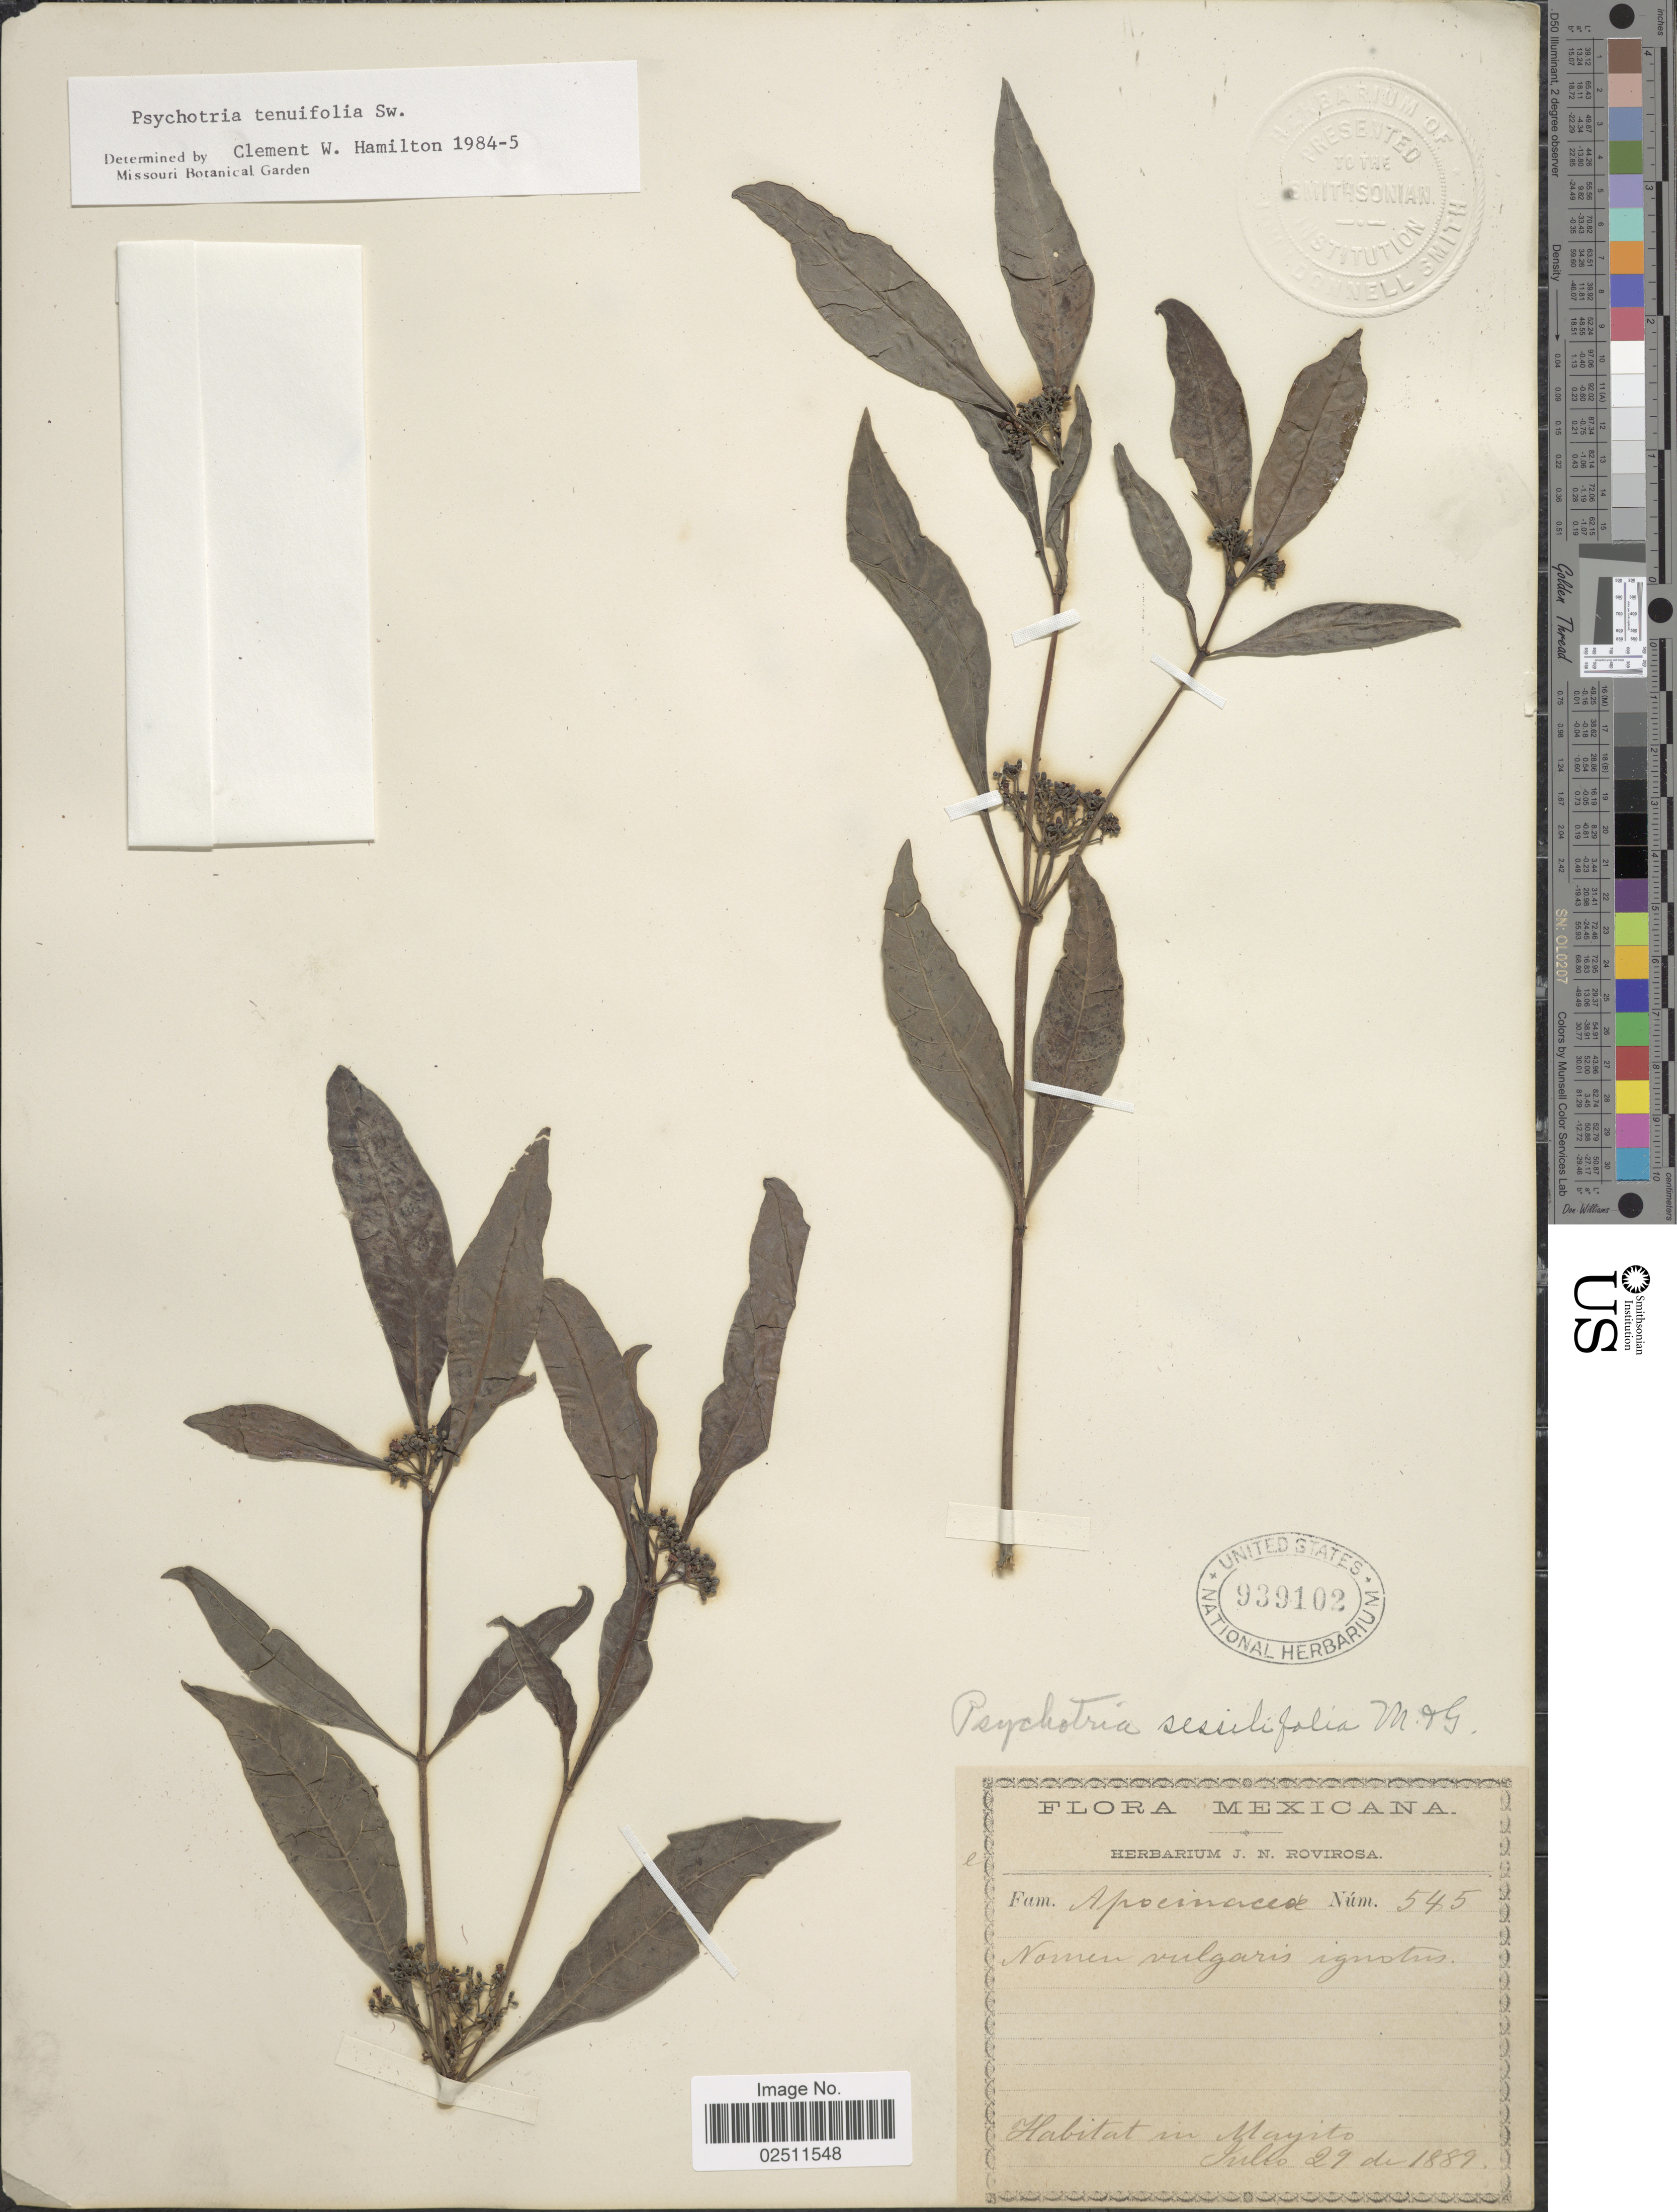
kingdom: Plantae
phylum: Tracheophyta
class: Magnoliopsida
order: Gentianales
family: Rubiaceae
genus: Psychotria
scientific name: Psychotria tenuifolia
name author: Sw.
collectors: ex herb. J. N. Rovirosa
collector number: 545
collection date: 1889-07-29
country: Mexico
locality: In Mayito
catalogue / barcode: US 939102